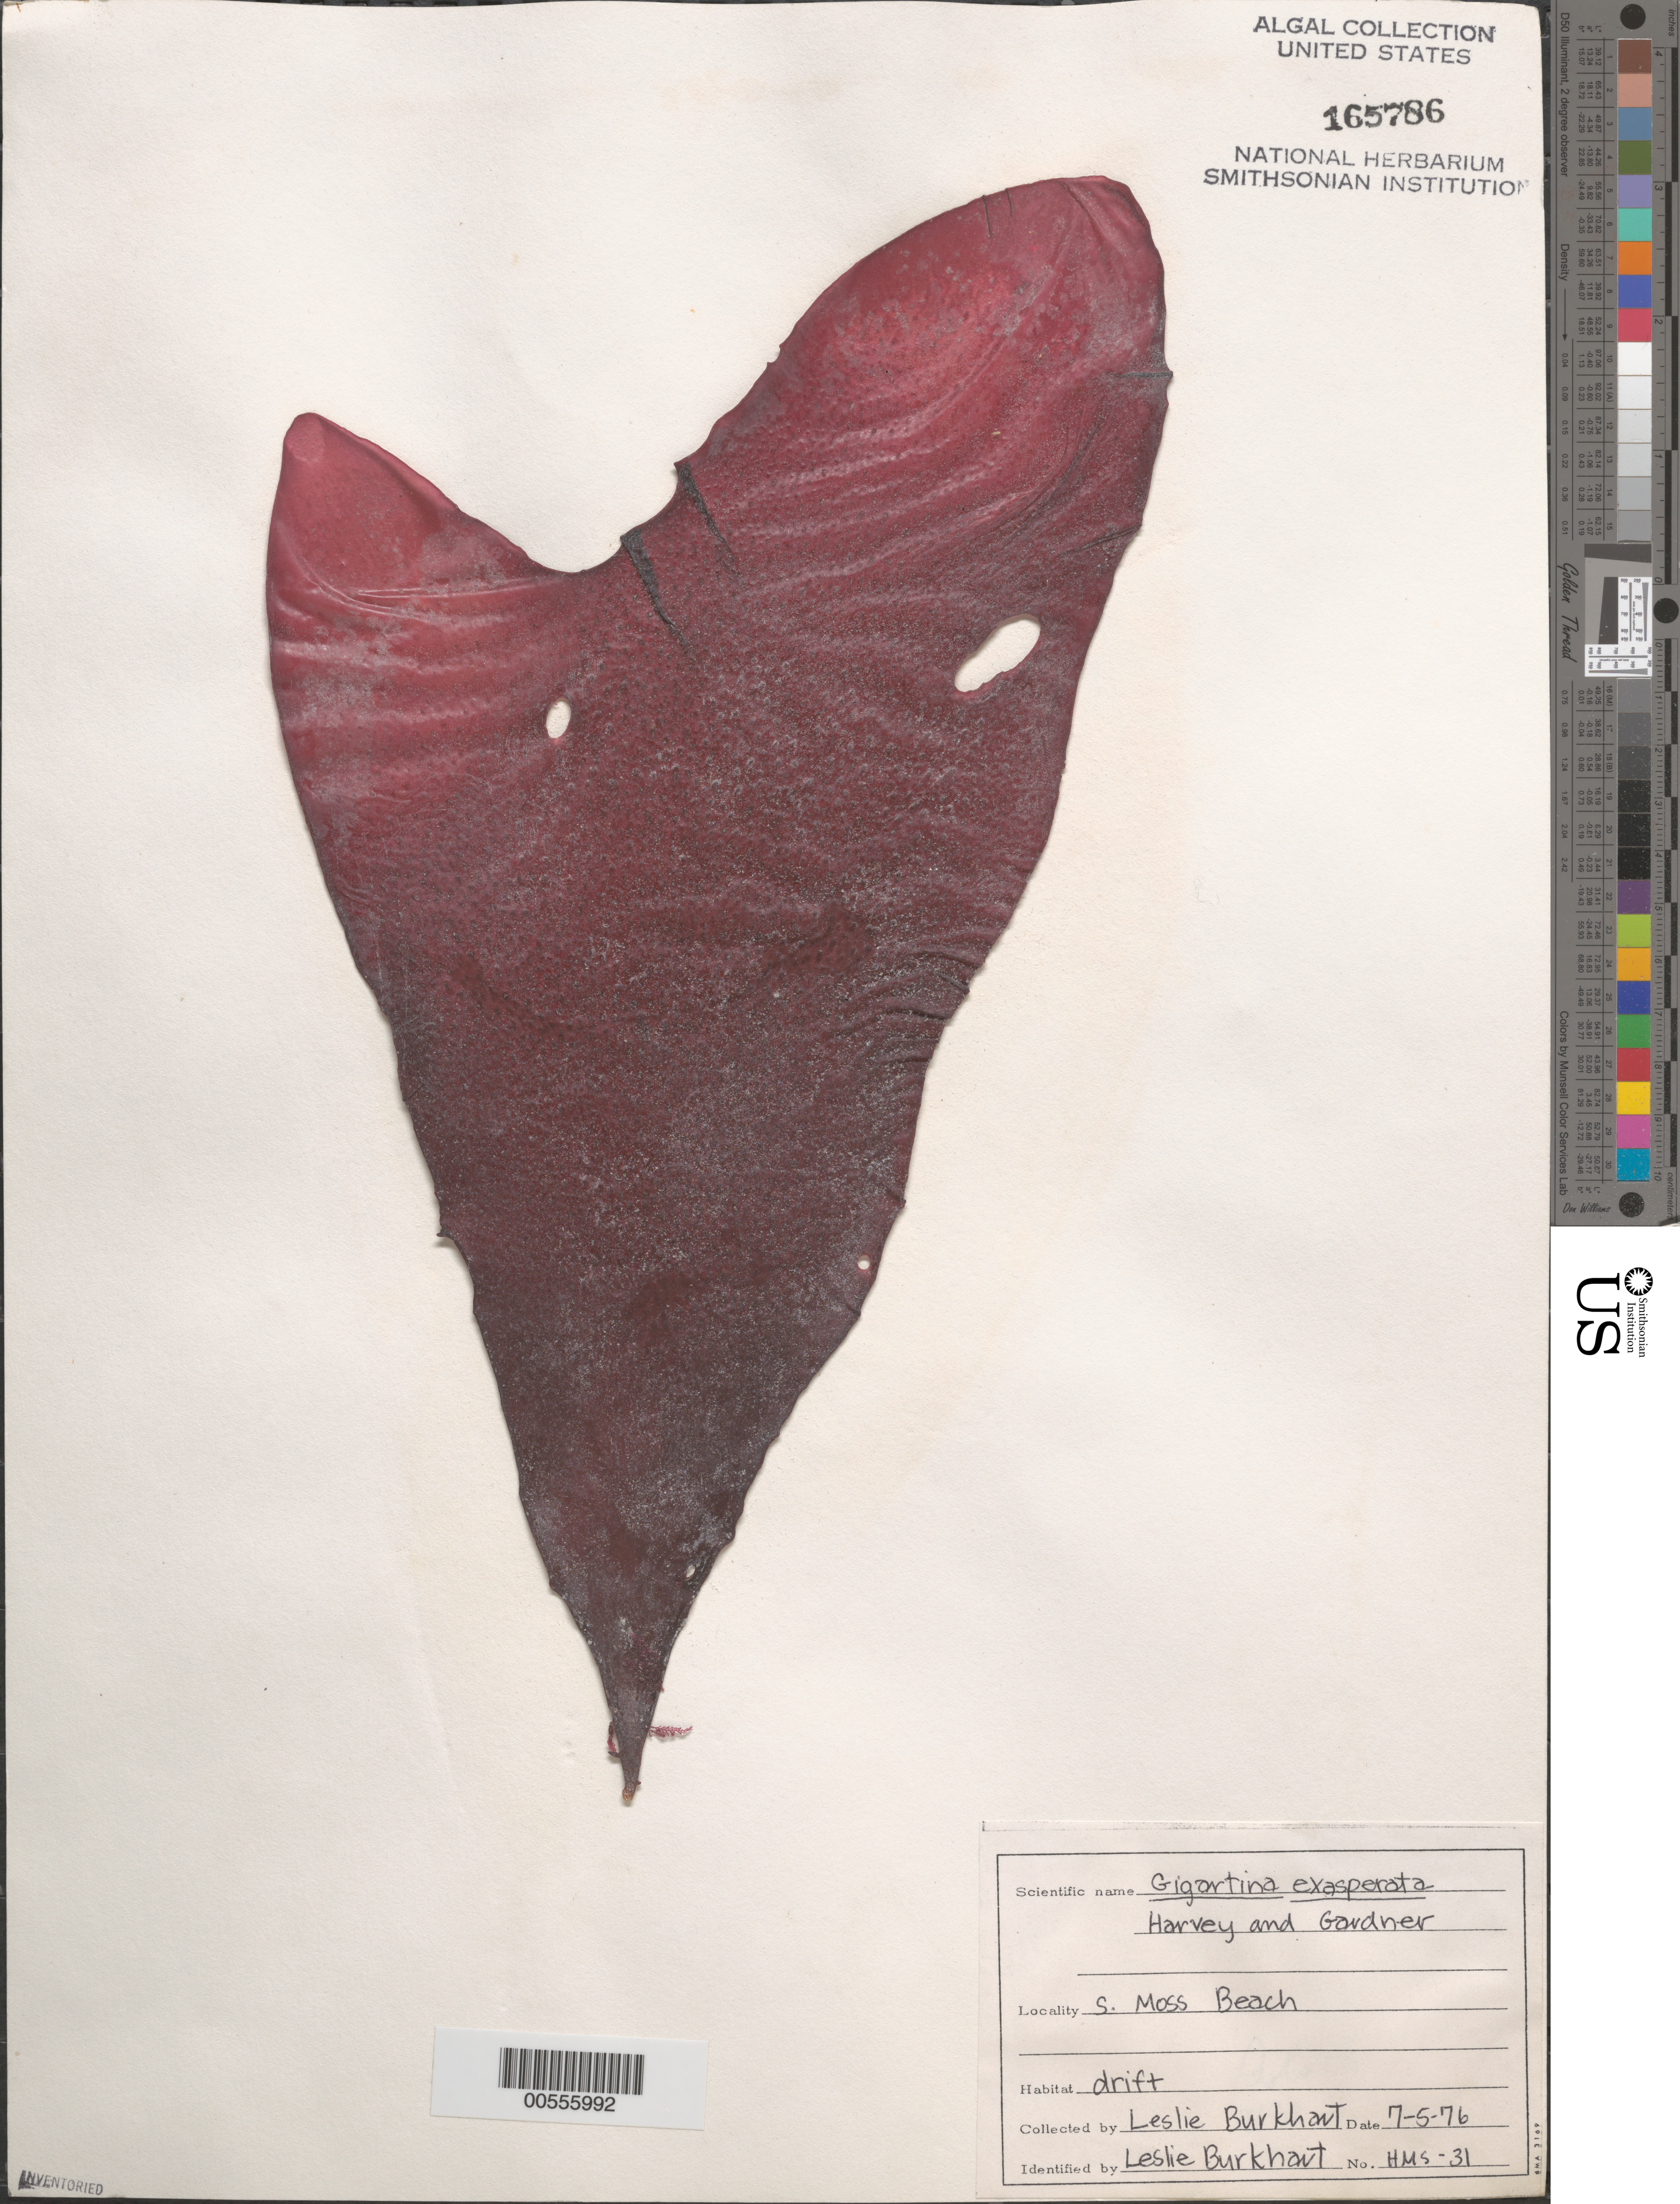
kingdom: Plantae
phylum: Rhodophyta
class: Florideophyceae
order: Gigartinales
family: Gigartinaceae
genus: Chondracanthus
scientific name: Chondracanthus exasperatus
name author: (Harv. & J. Bailey) J.R. Hughey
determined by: Algae name updating Project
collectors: L. Burkhart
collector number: Hms-31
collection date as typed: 05 Jul 1976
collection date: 1976-07-05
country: United States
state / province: California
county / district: Monterey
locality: South Moss Beach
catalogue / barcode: US 165786